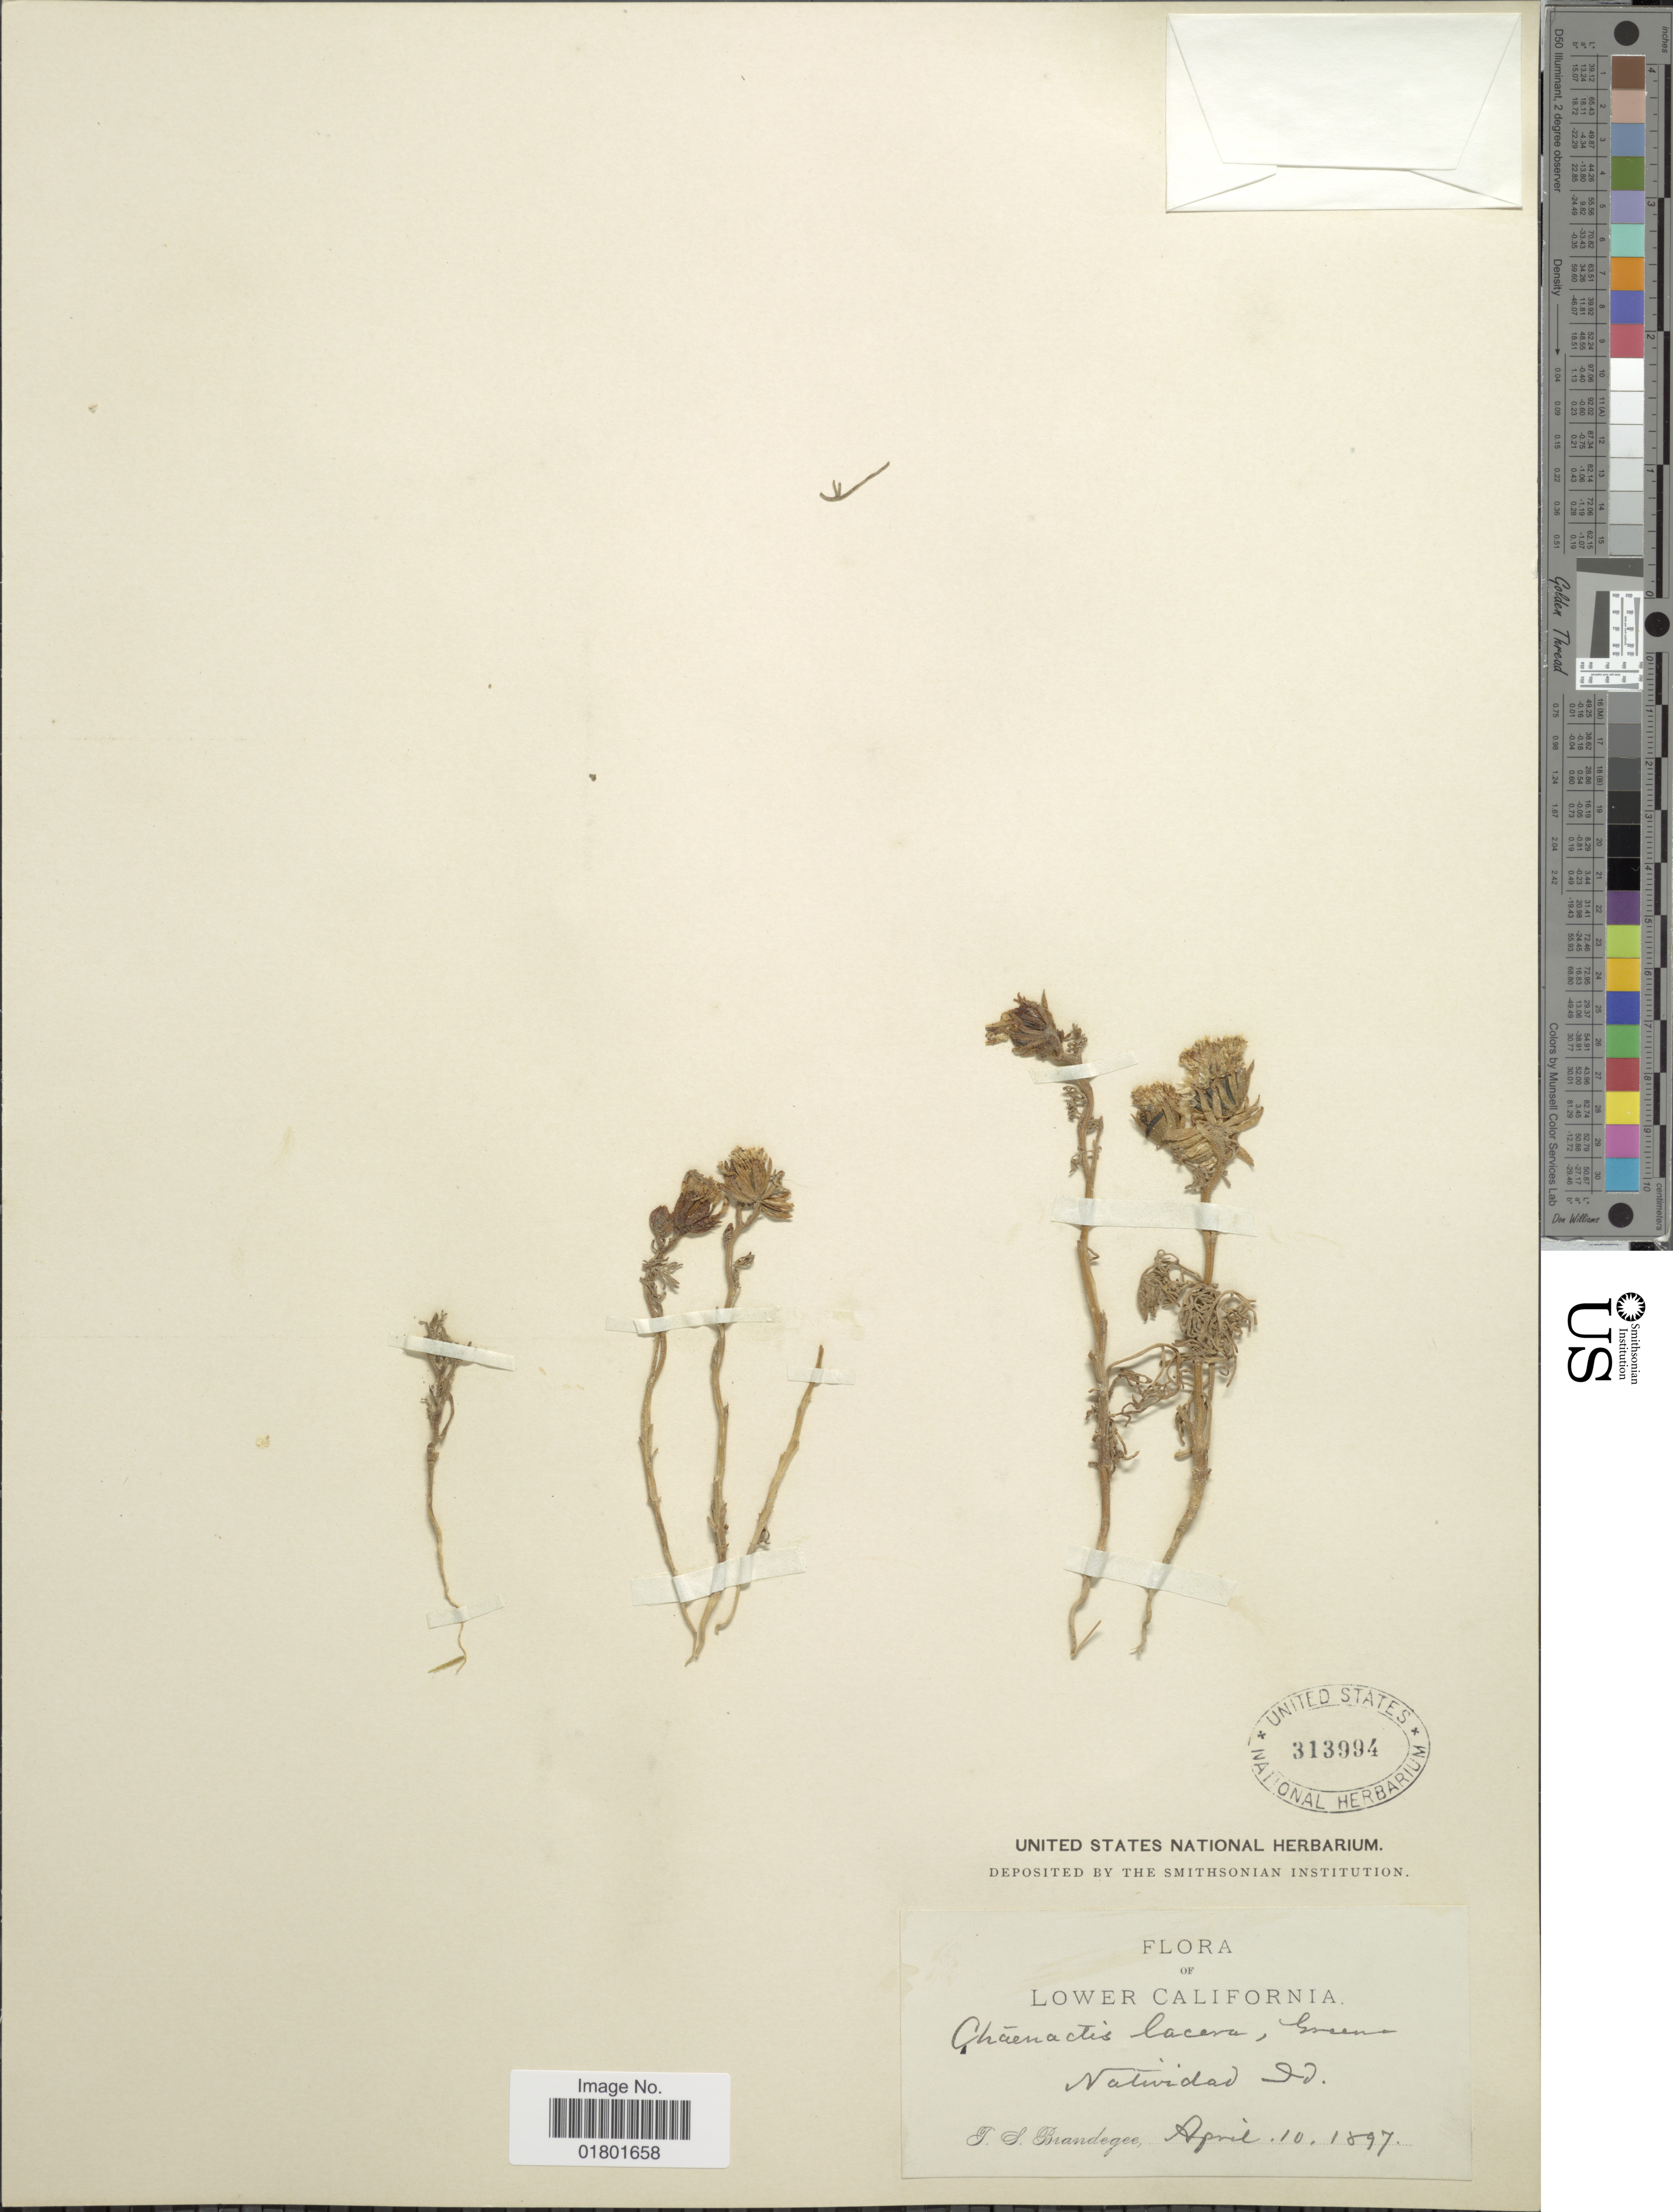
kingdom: Plantae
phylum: Tracheophyta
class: Magnoliopsida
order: Asterales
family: Asteraceae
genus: Chaenactis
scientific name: Chaenactis lacera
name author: Greene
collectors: T. S. Brandegee (herbarium)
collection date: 1897-04-10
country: Mexico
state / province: Baja California Sur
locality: Lower California, Natividad Id.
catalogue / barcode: US 313994